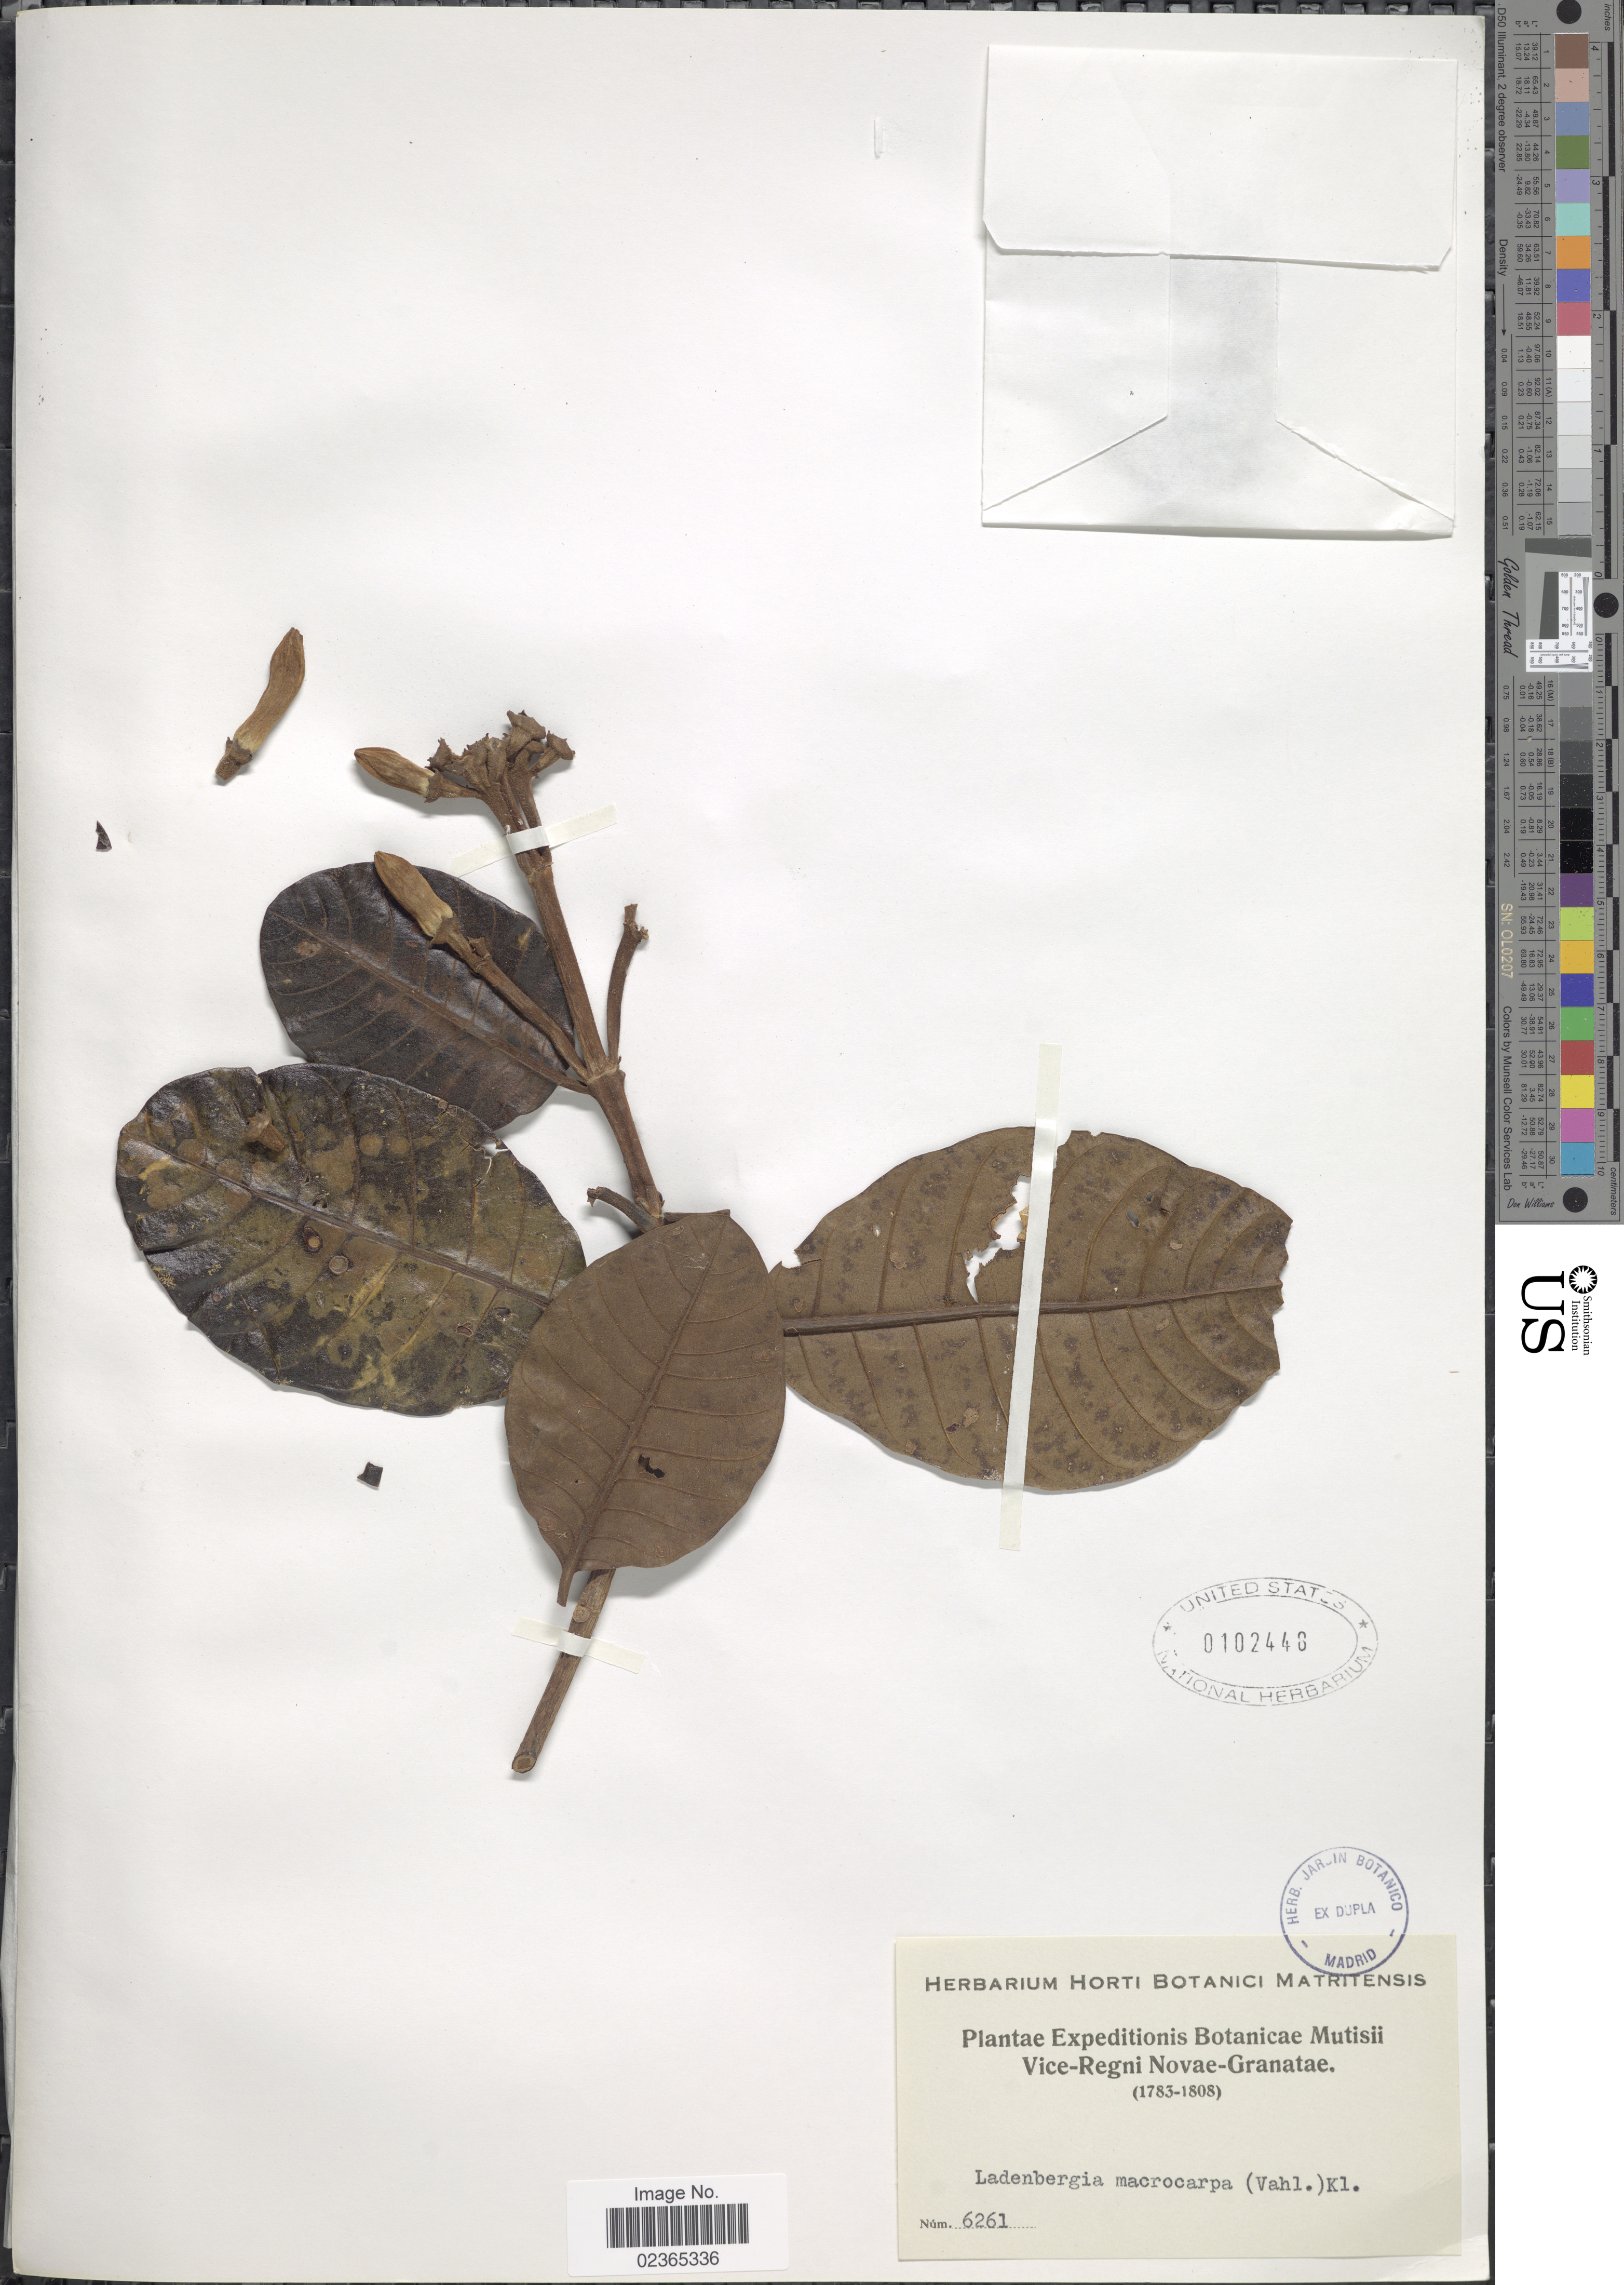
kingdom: Plantae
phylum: Tracheophyta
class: Magnoliopsida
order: Gentianales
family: Rubiaceae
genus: Ladenbergia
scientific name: Ladenbergia macrocarpa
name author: (Vahl) Klotzsch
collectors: ex herb. Horti Botanici Matritensis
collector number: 6261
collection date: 1783/1808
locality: Botanicae Mutisii Vice-Regni Novae-Granatae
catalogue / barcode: US 102448